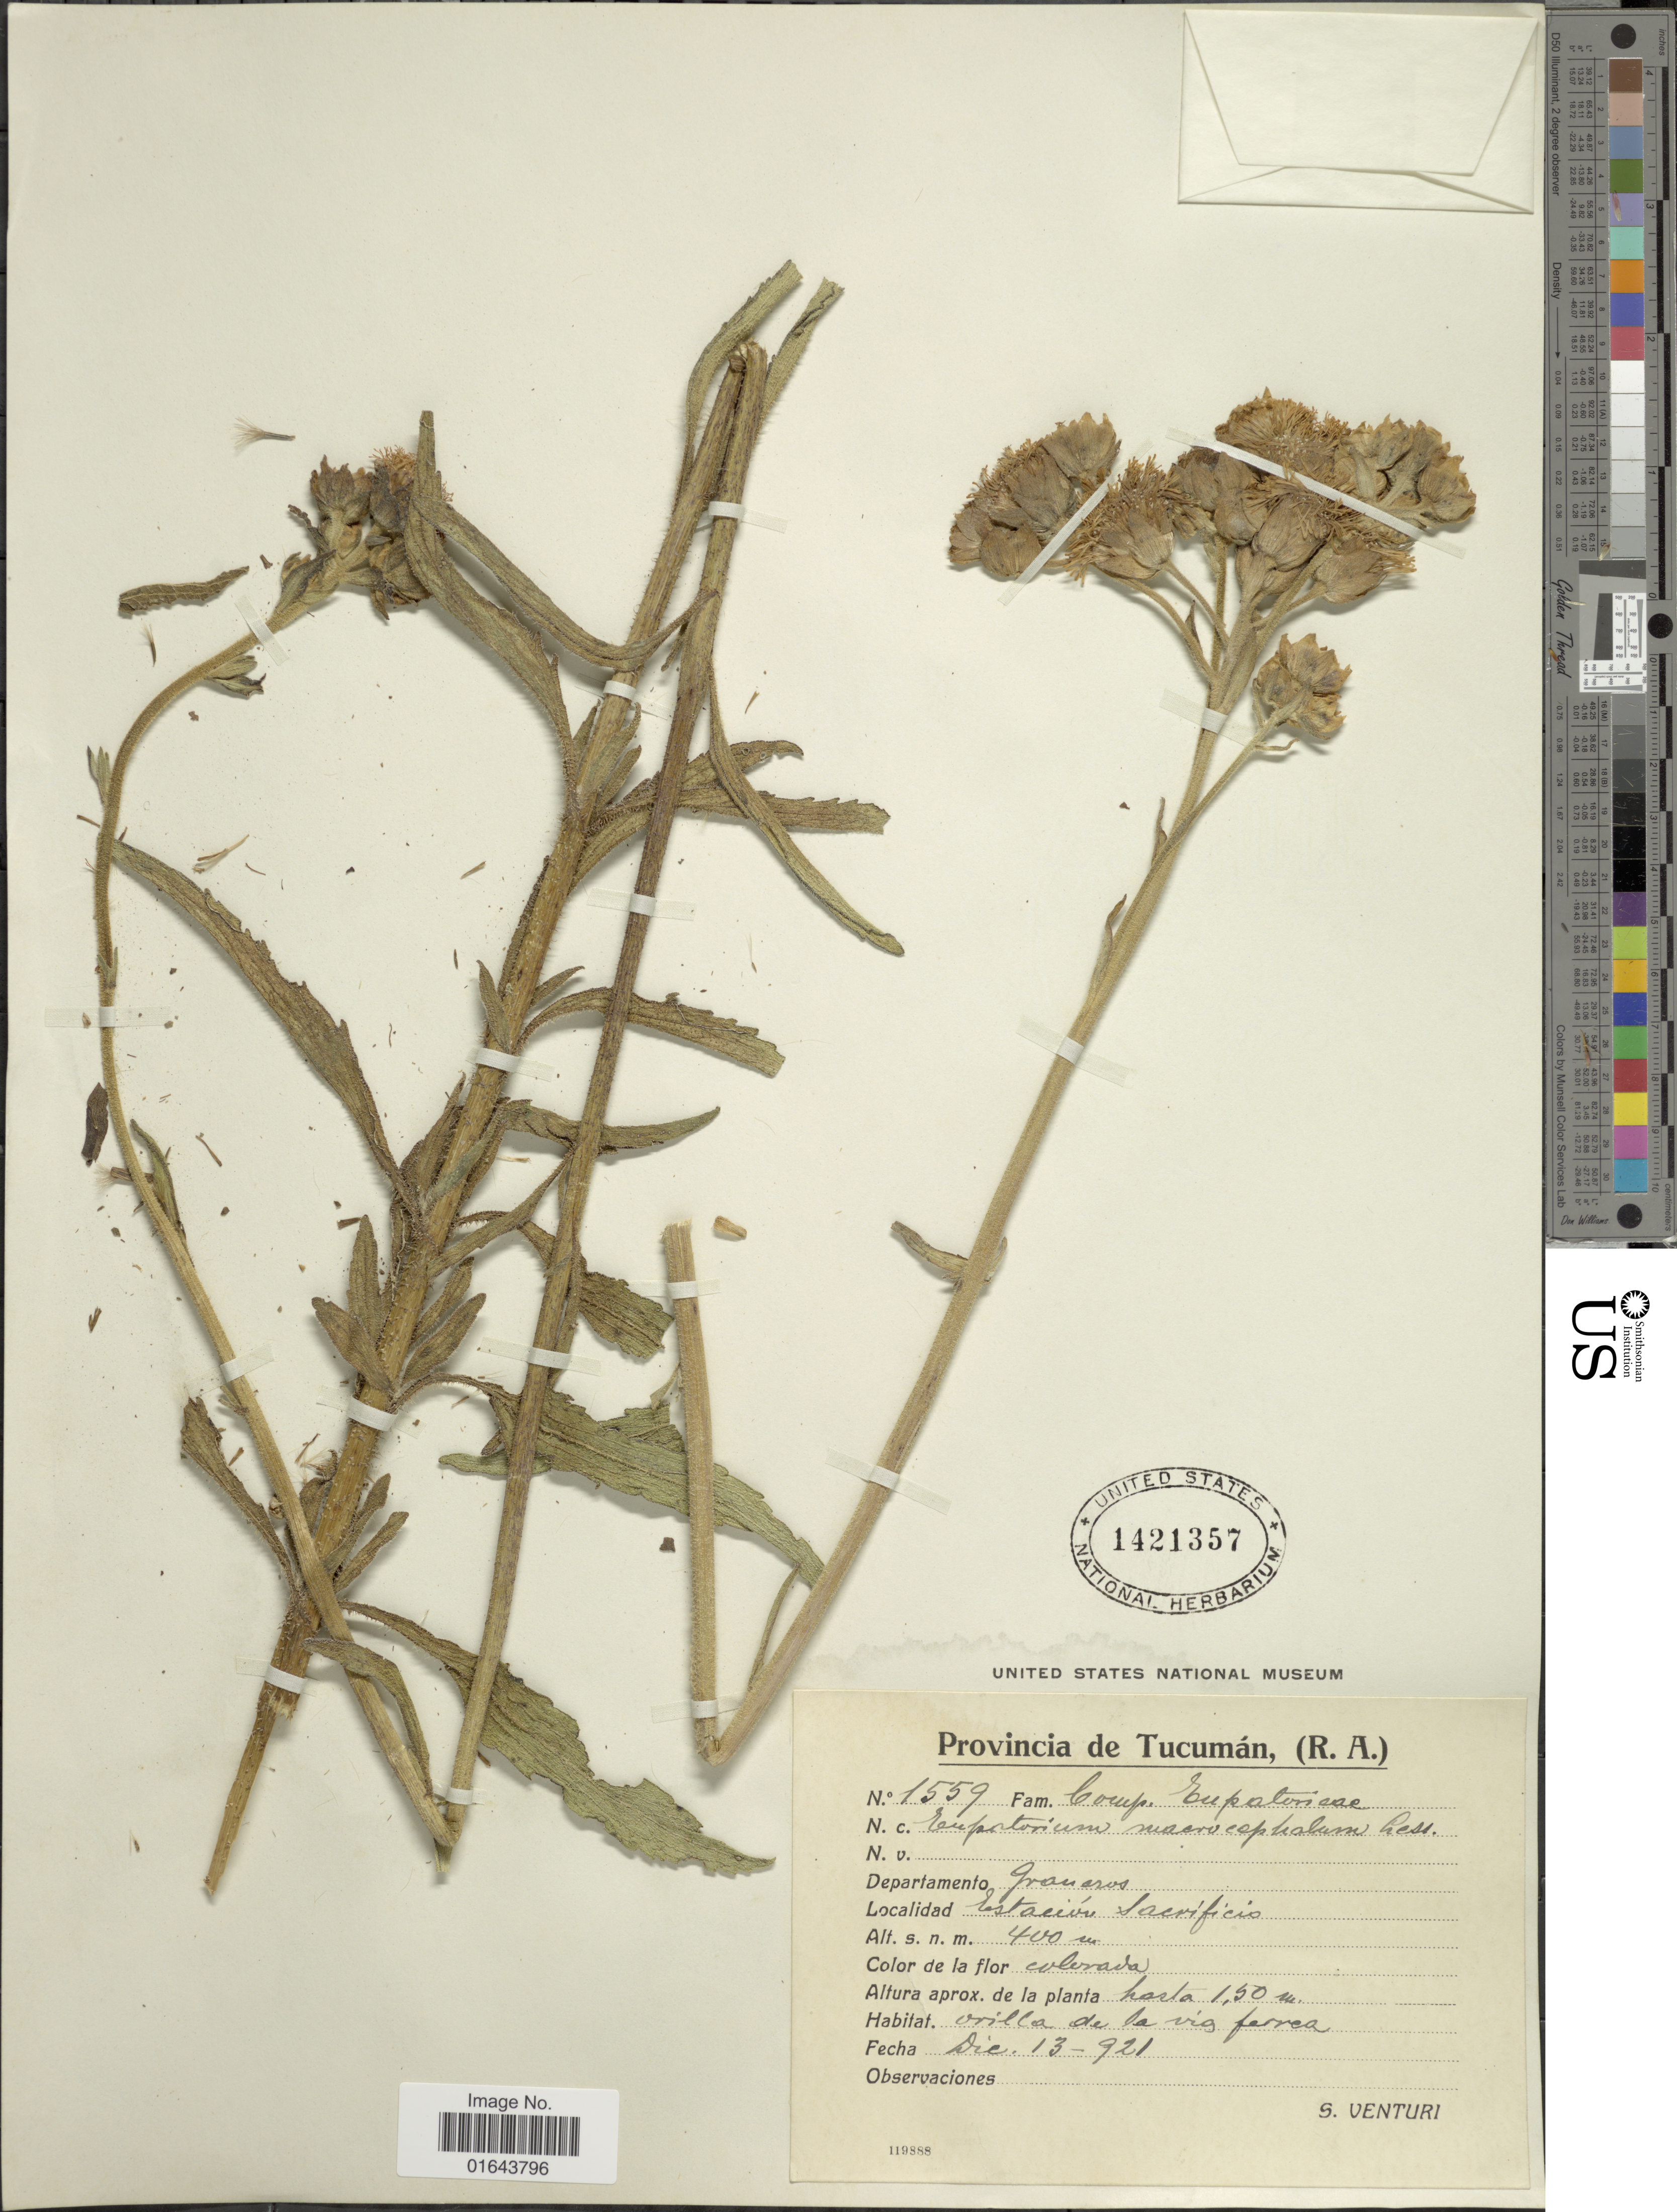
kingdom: Plantae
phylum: Tracheophyta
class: Magnoliopsida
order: Asterales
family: Asteraceae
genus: Campuloclinium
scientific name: Campuloclinium macrocephalum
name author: (Less.) DC.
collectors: S. Venturi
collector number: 1559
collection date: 1921-12-13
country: Argentina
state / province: Tucuman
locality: Provincia de Tucumán, (R.A.). Departamento Graneros. Estación Sacrificio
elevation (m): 400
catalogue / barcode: US 1421357